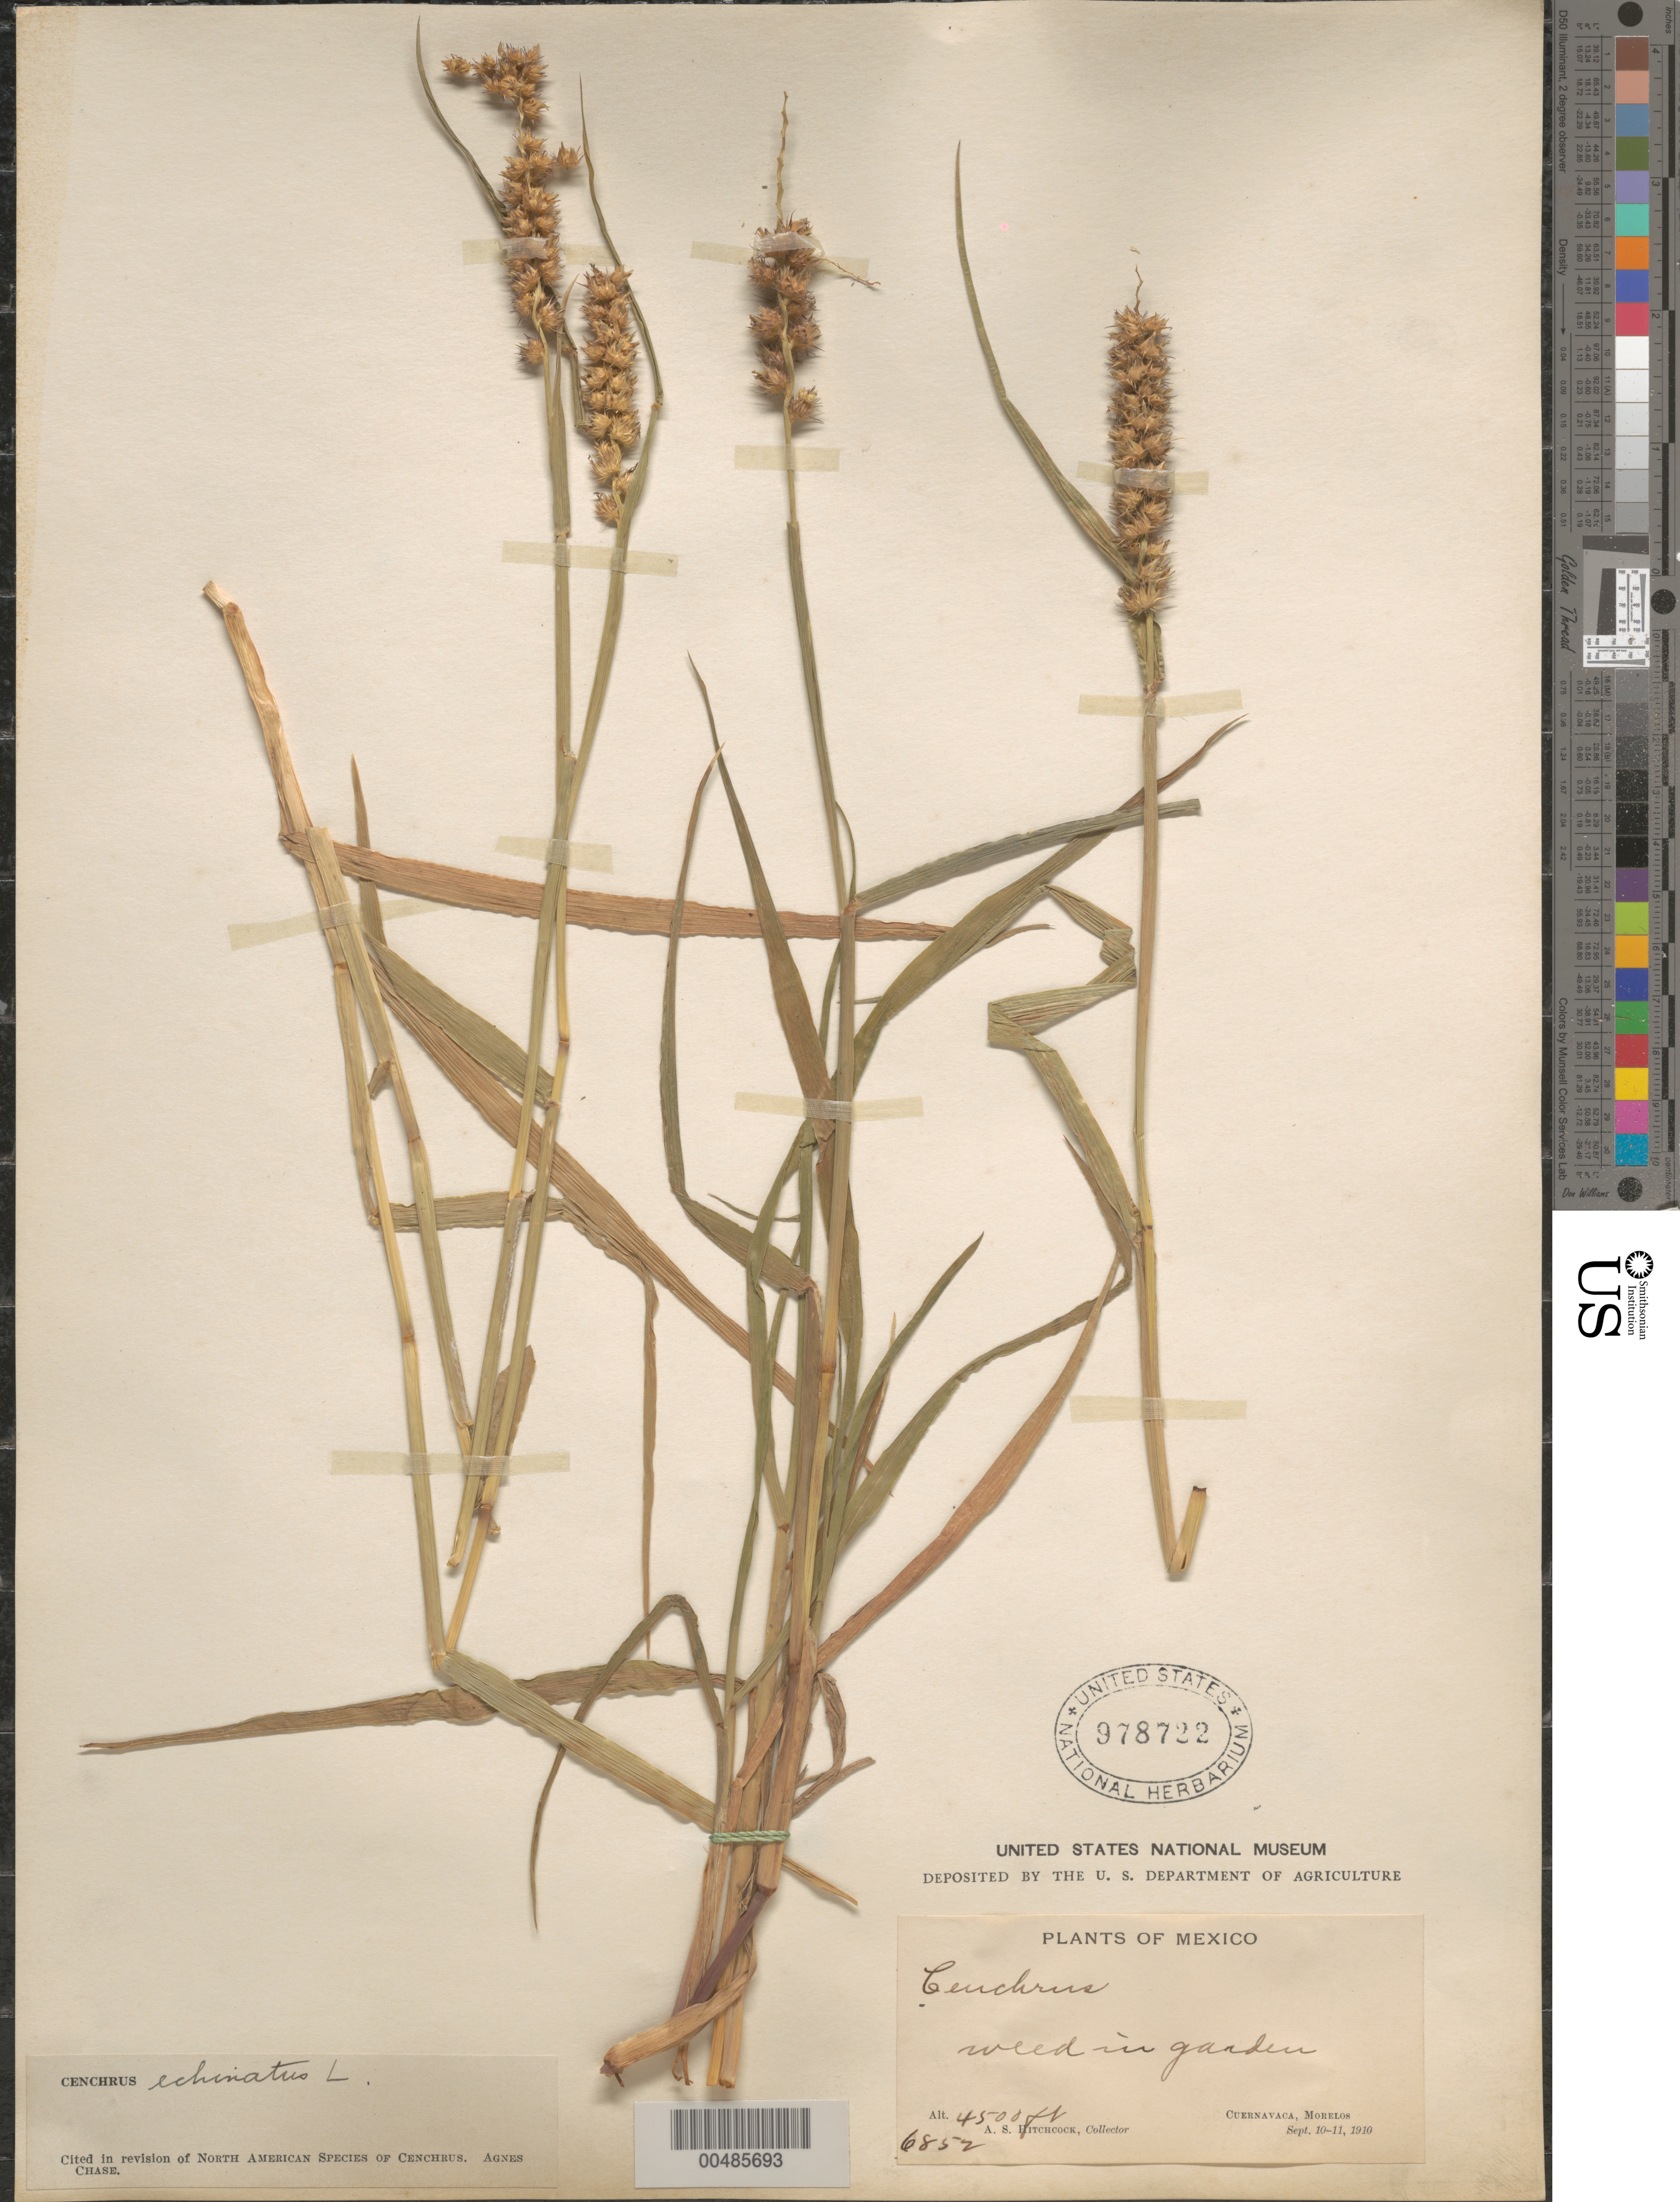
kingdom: Plantae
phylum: Tracheophyta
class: Liliopsida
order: Poales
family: Poaceae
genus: Cenchrus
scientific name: Cenchrus echinatus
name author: L.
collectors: A. S. Hitchcock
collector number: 6852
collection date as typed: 10 Sep 1910 to 11 Sep 1910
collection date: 1910-09-11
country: Mexico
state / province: Morelos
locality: Cuernavaca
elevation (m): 1372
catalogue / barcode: US 978722